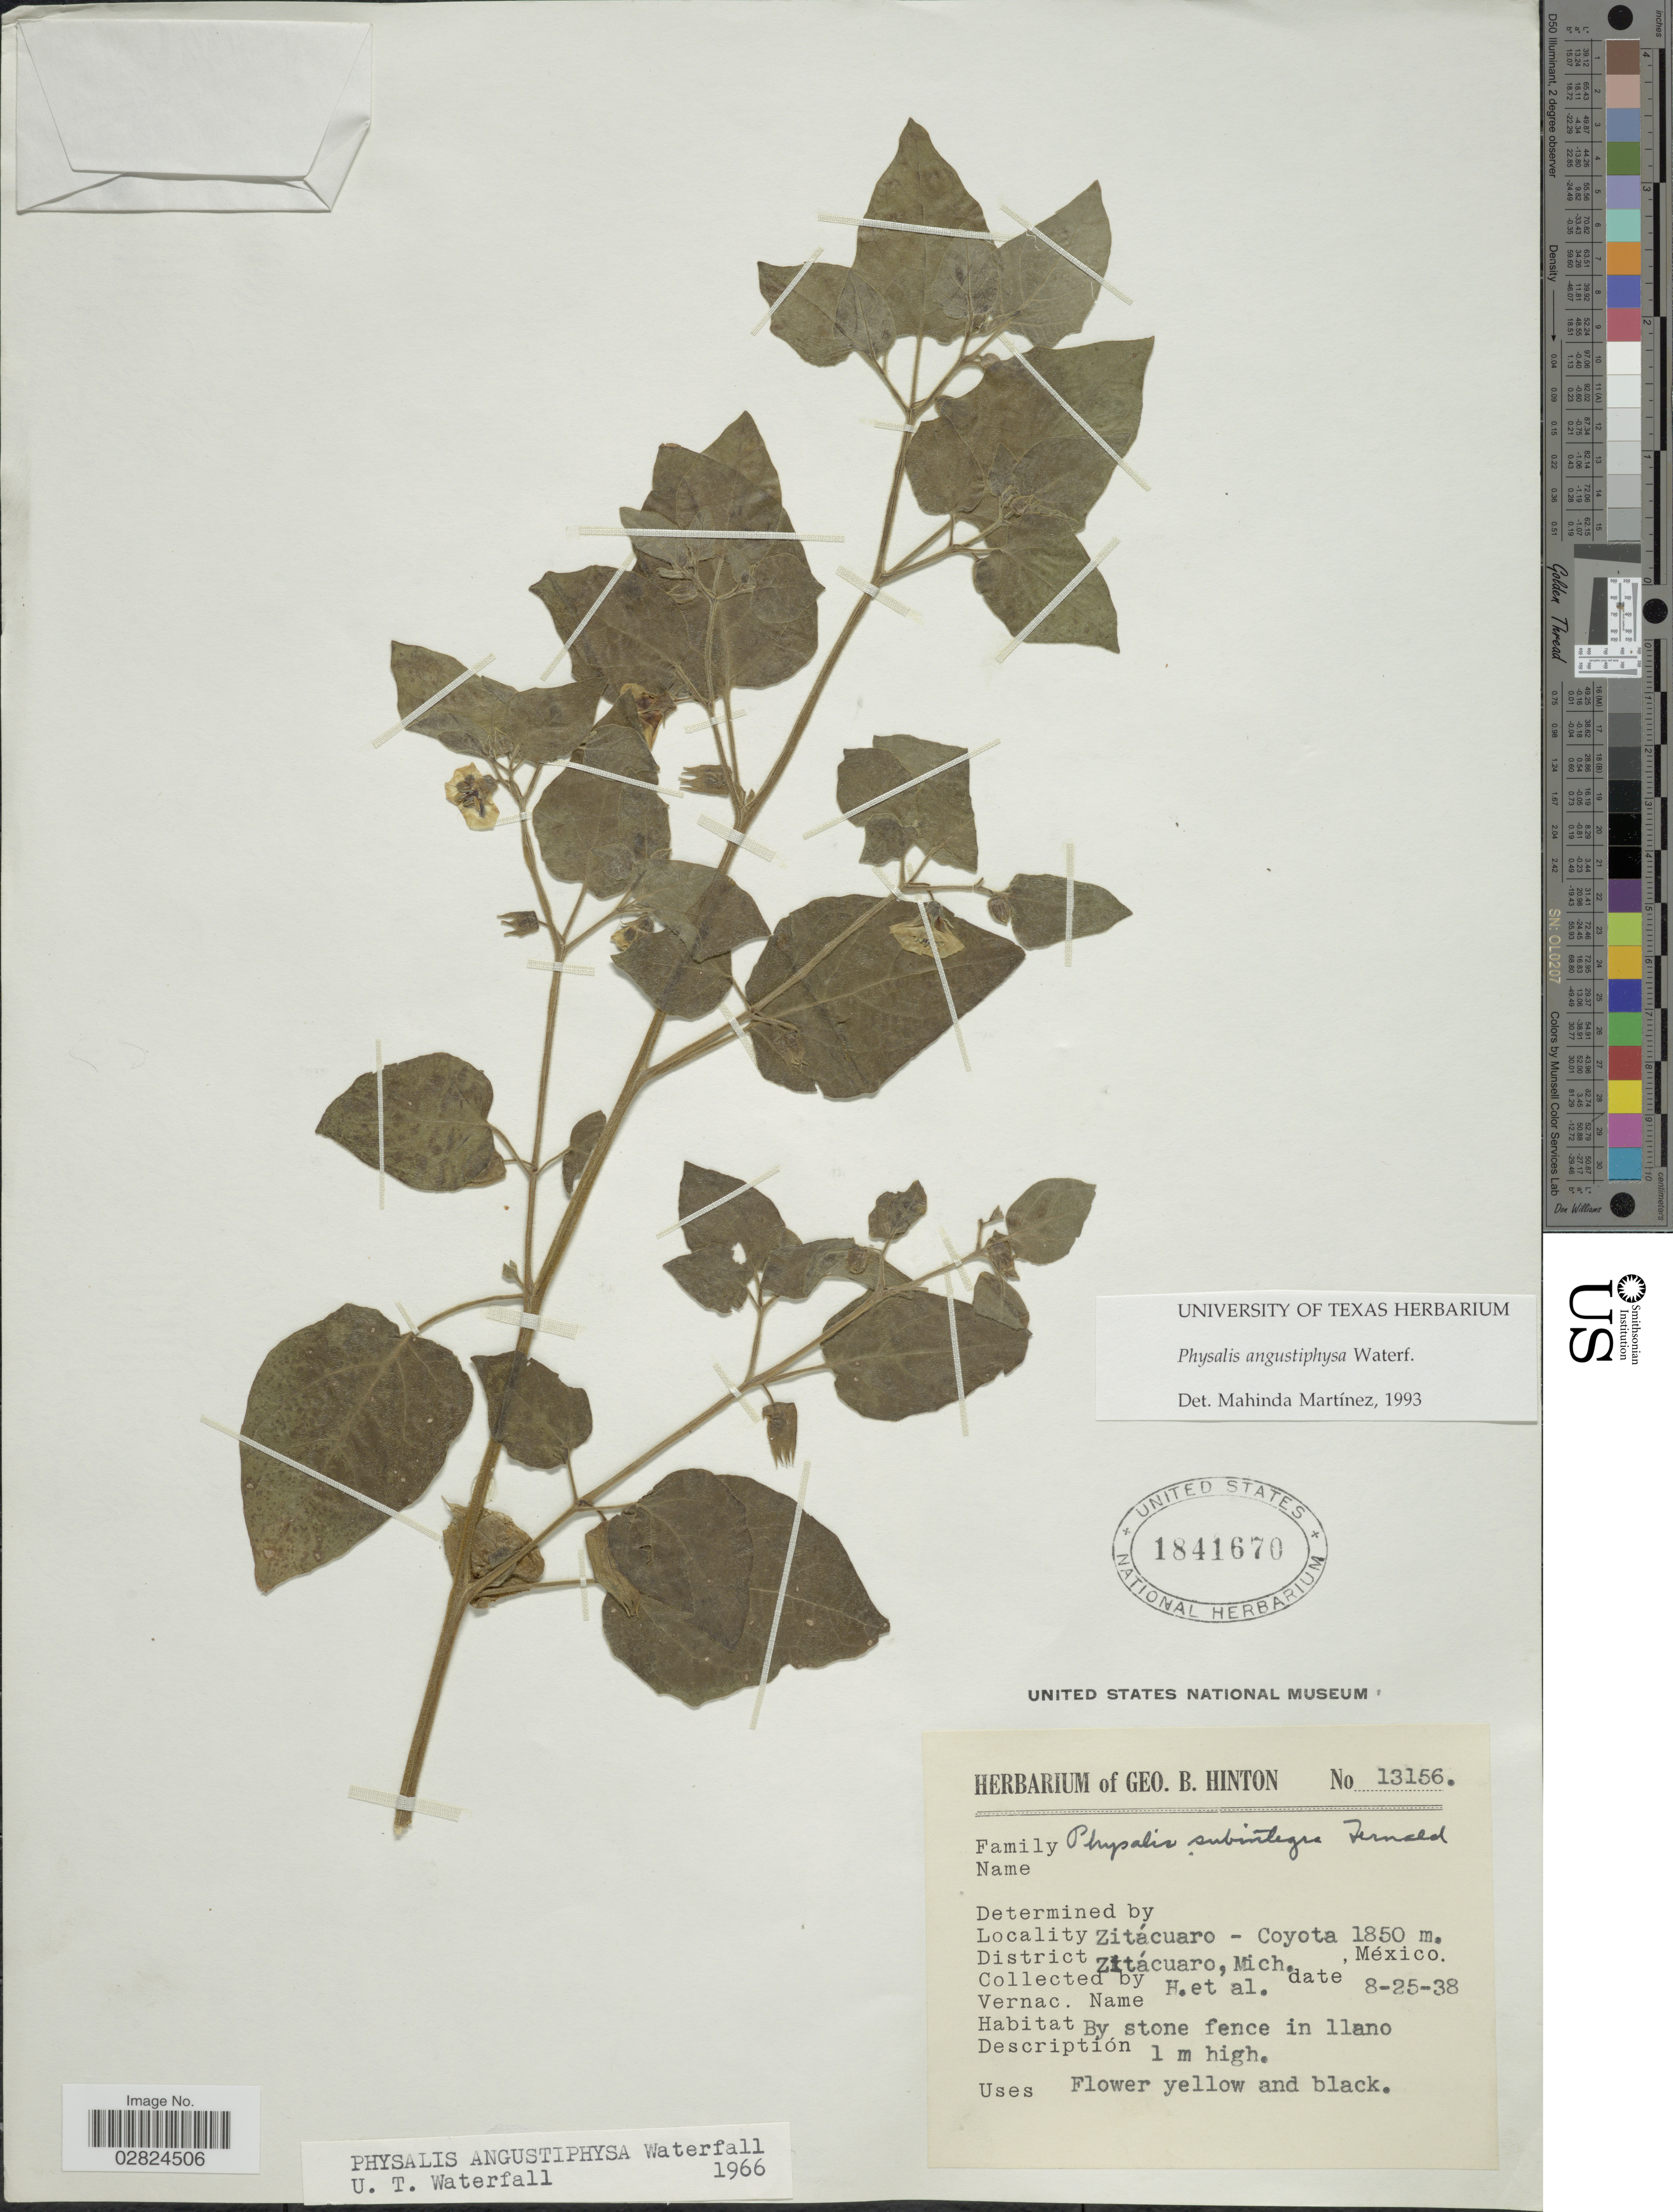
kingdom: Plantae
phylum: Tracheophyta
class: Magnoliopsida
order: Solanales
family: Solanaceae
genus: Physalis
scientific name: Physalis angustiphysa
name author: Waterf.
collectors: G. B. Hinton & et al.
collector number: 13156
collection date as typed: Transcribed d/m/y: 25/8/38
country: Mexico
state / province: Michoacán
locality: Zitácuaro-Coyota, District Zitácuaro, Mich.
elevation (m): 1850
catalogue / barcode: US 1841670